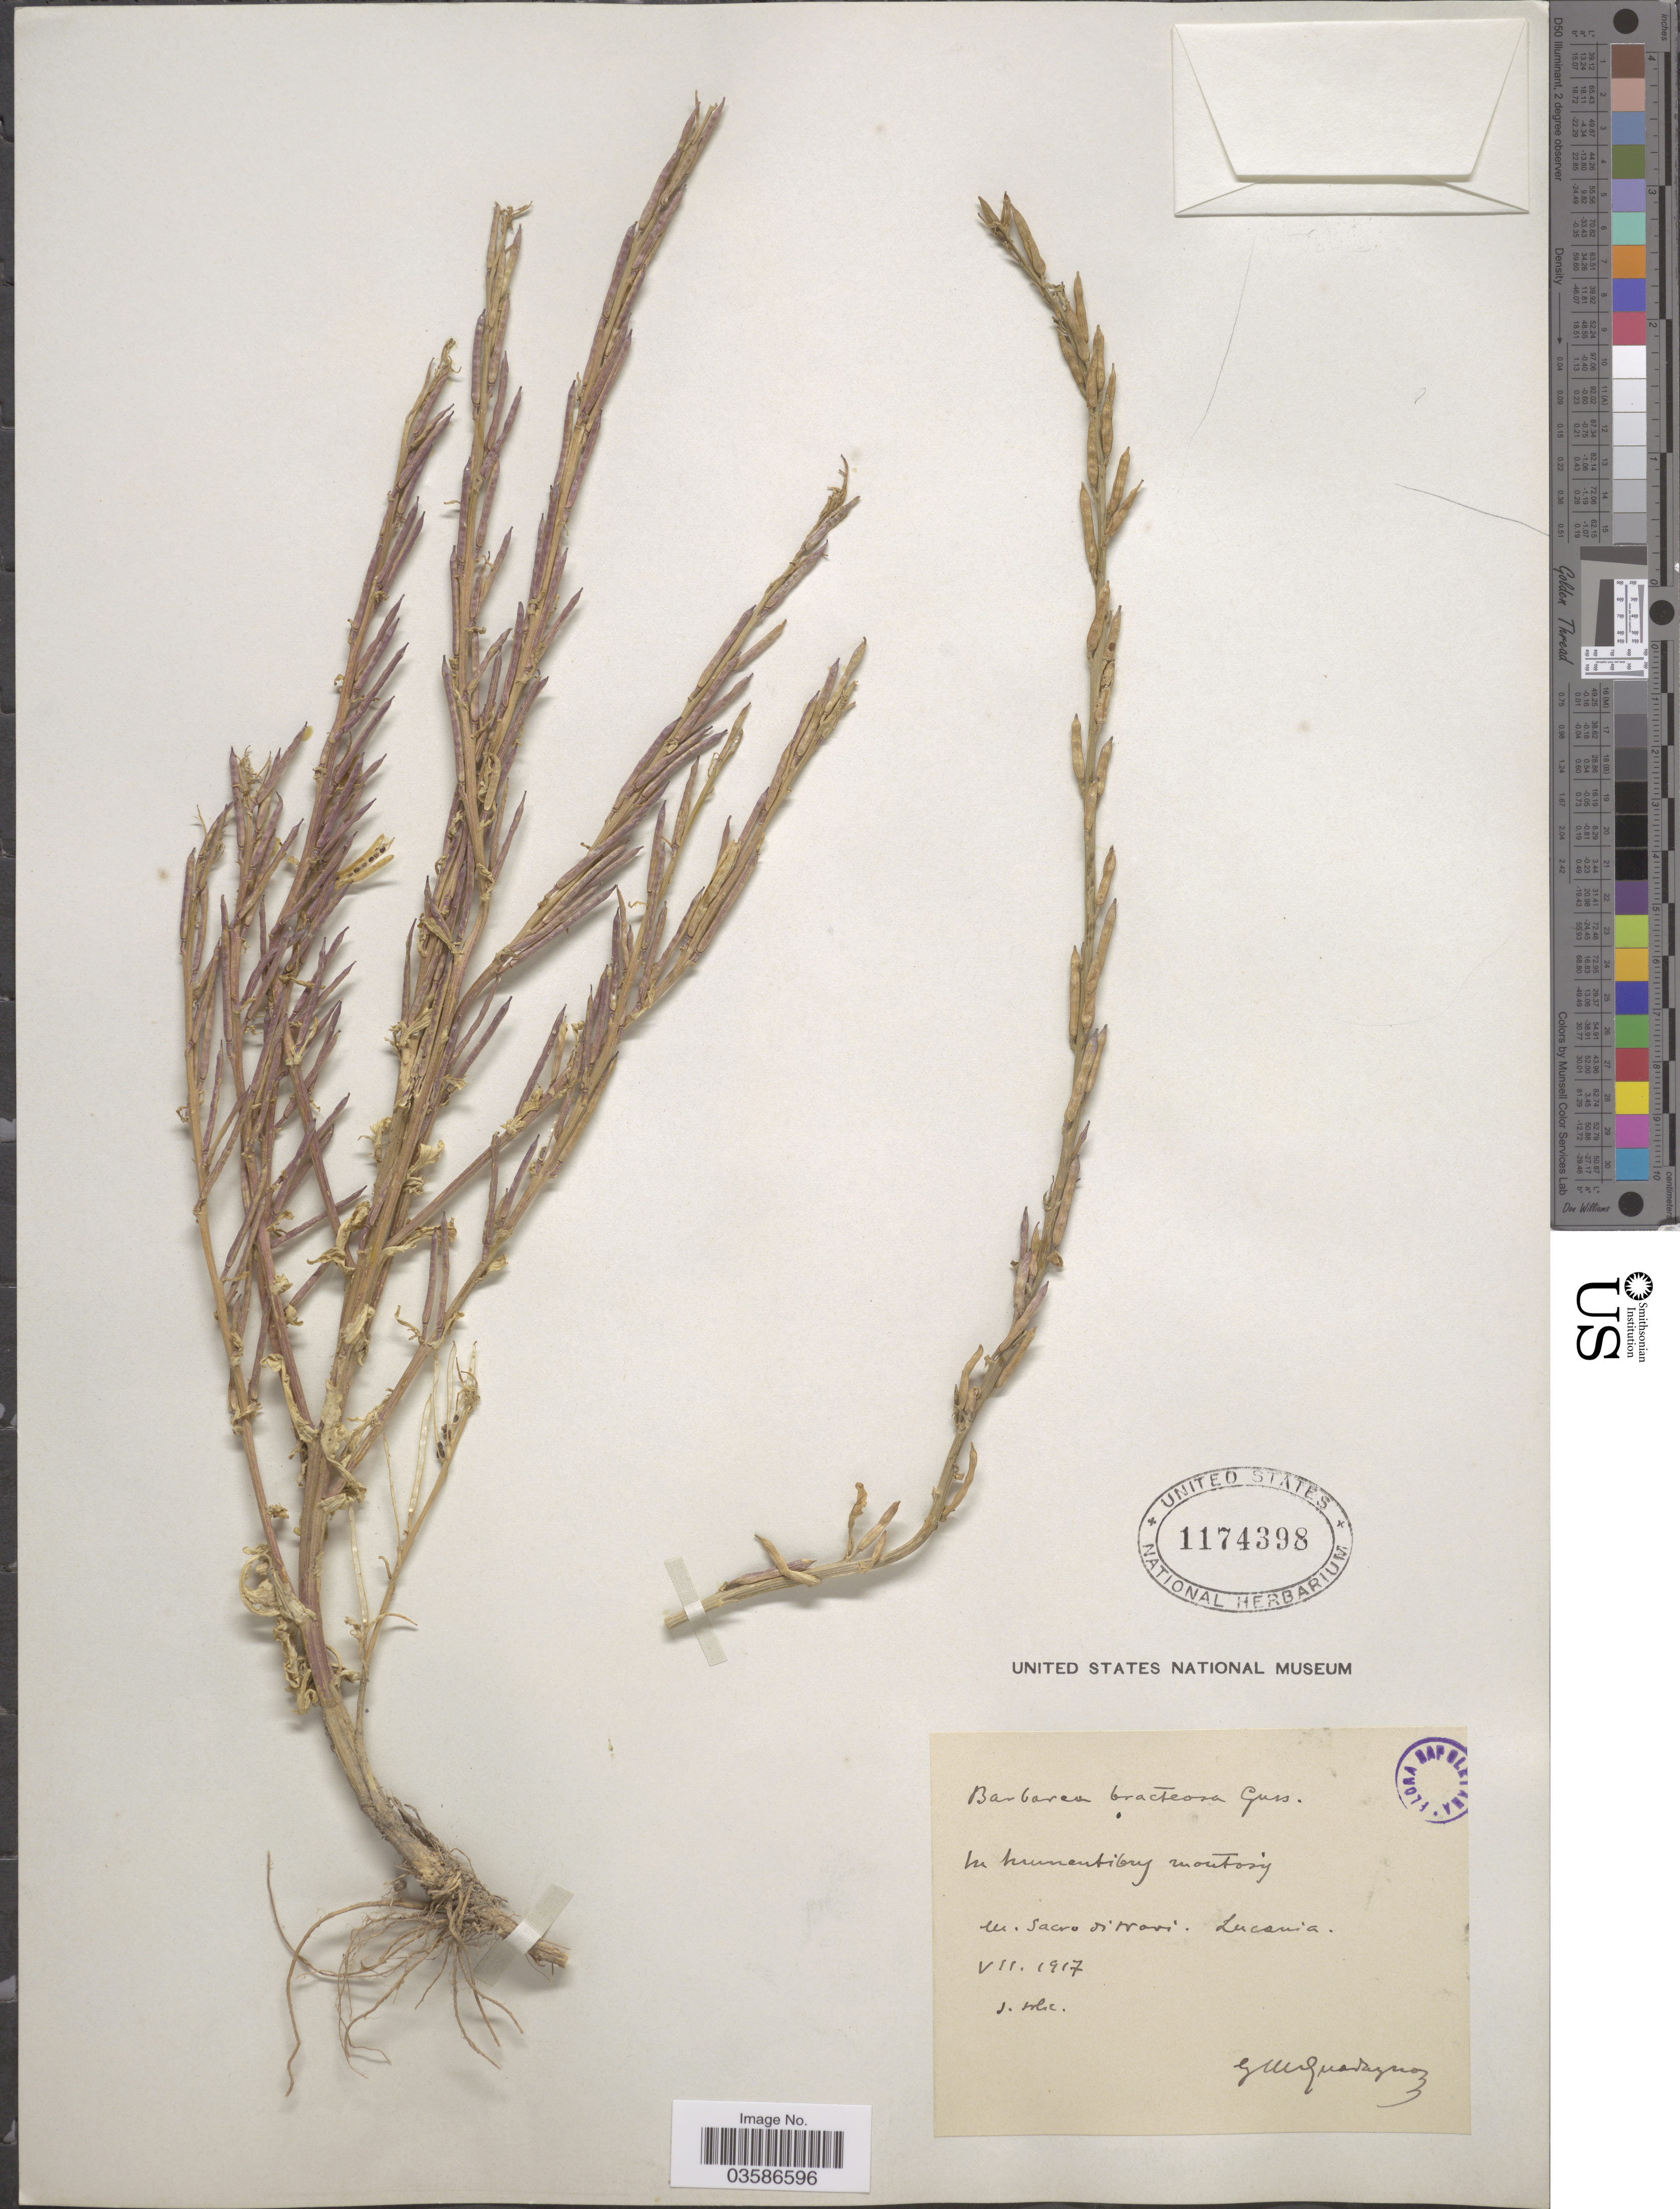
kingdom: Plantae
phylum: Tracheophyta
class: Magnoliopsida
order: Brassicales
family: Brassicaceae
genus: Barbarea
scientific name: Barbarea bracteosa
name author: Gussone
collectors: G. Guadagno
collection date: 1917-07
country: Italy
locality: M. Sacro ditrovi. Lucania.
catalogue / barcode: US 1174398